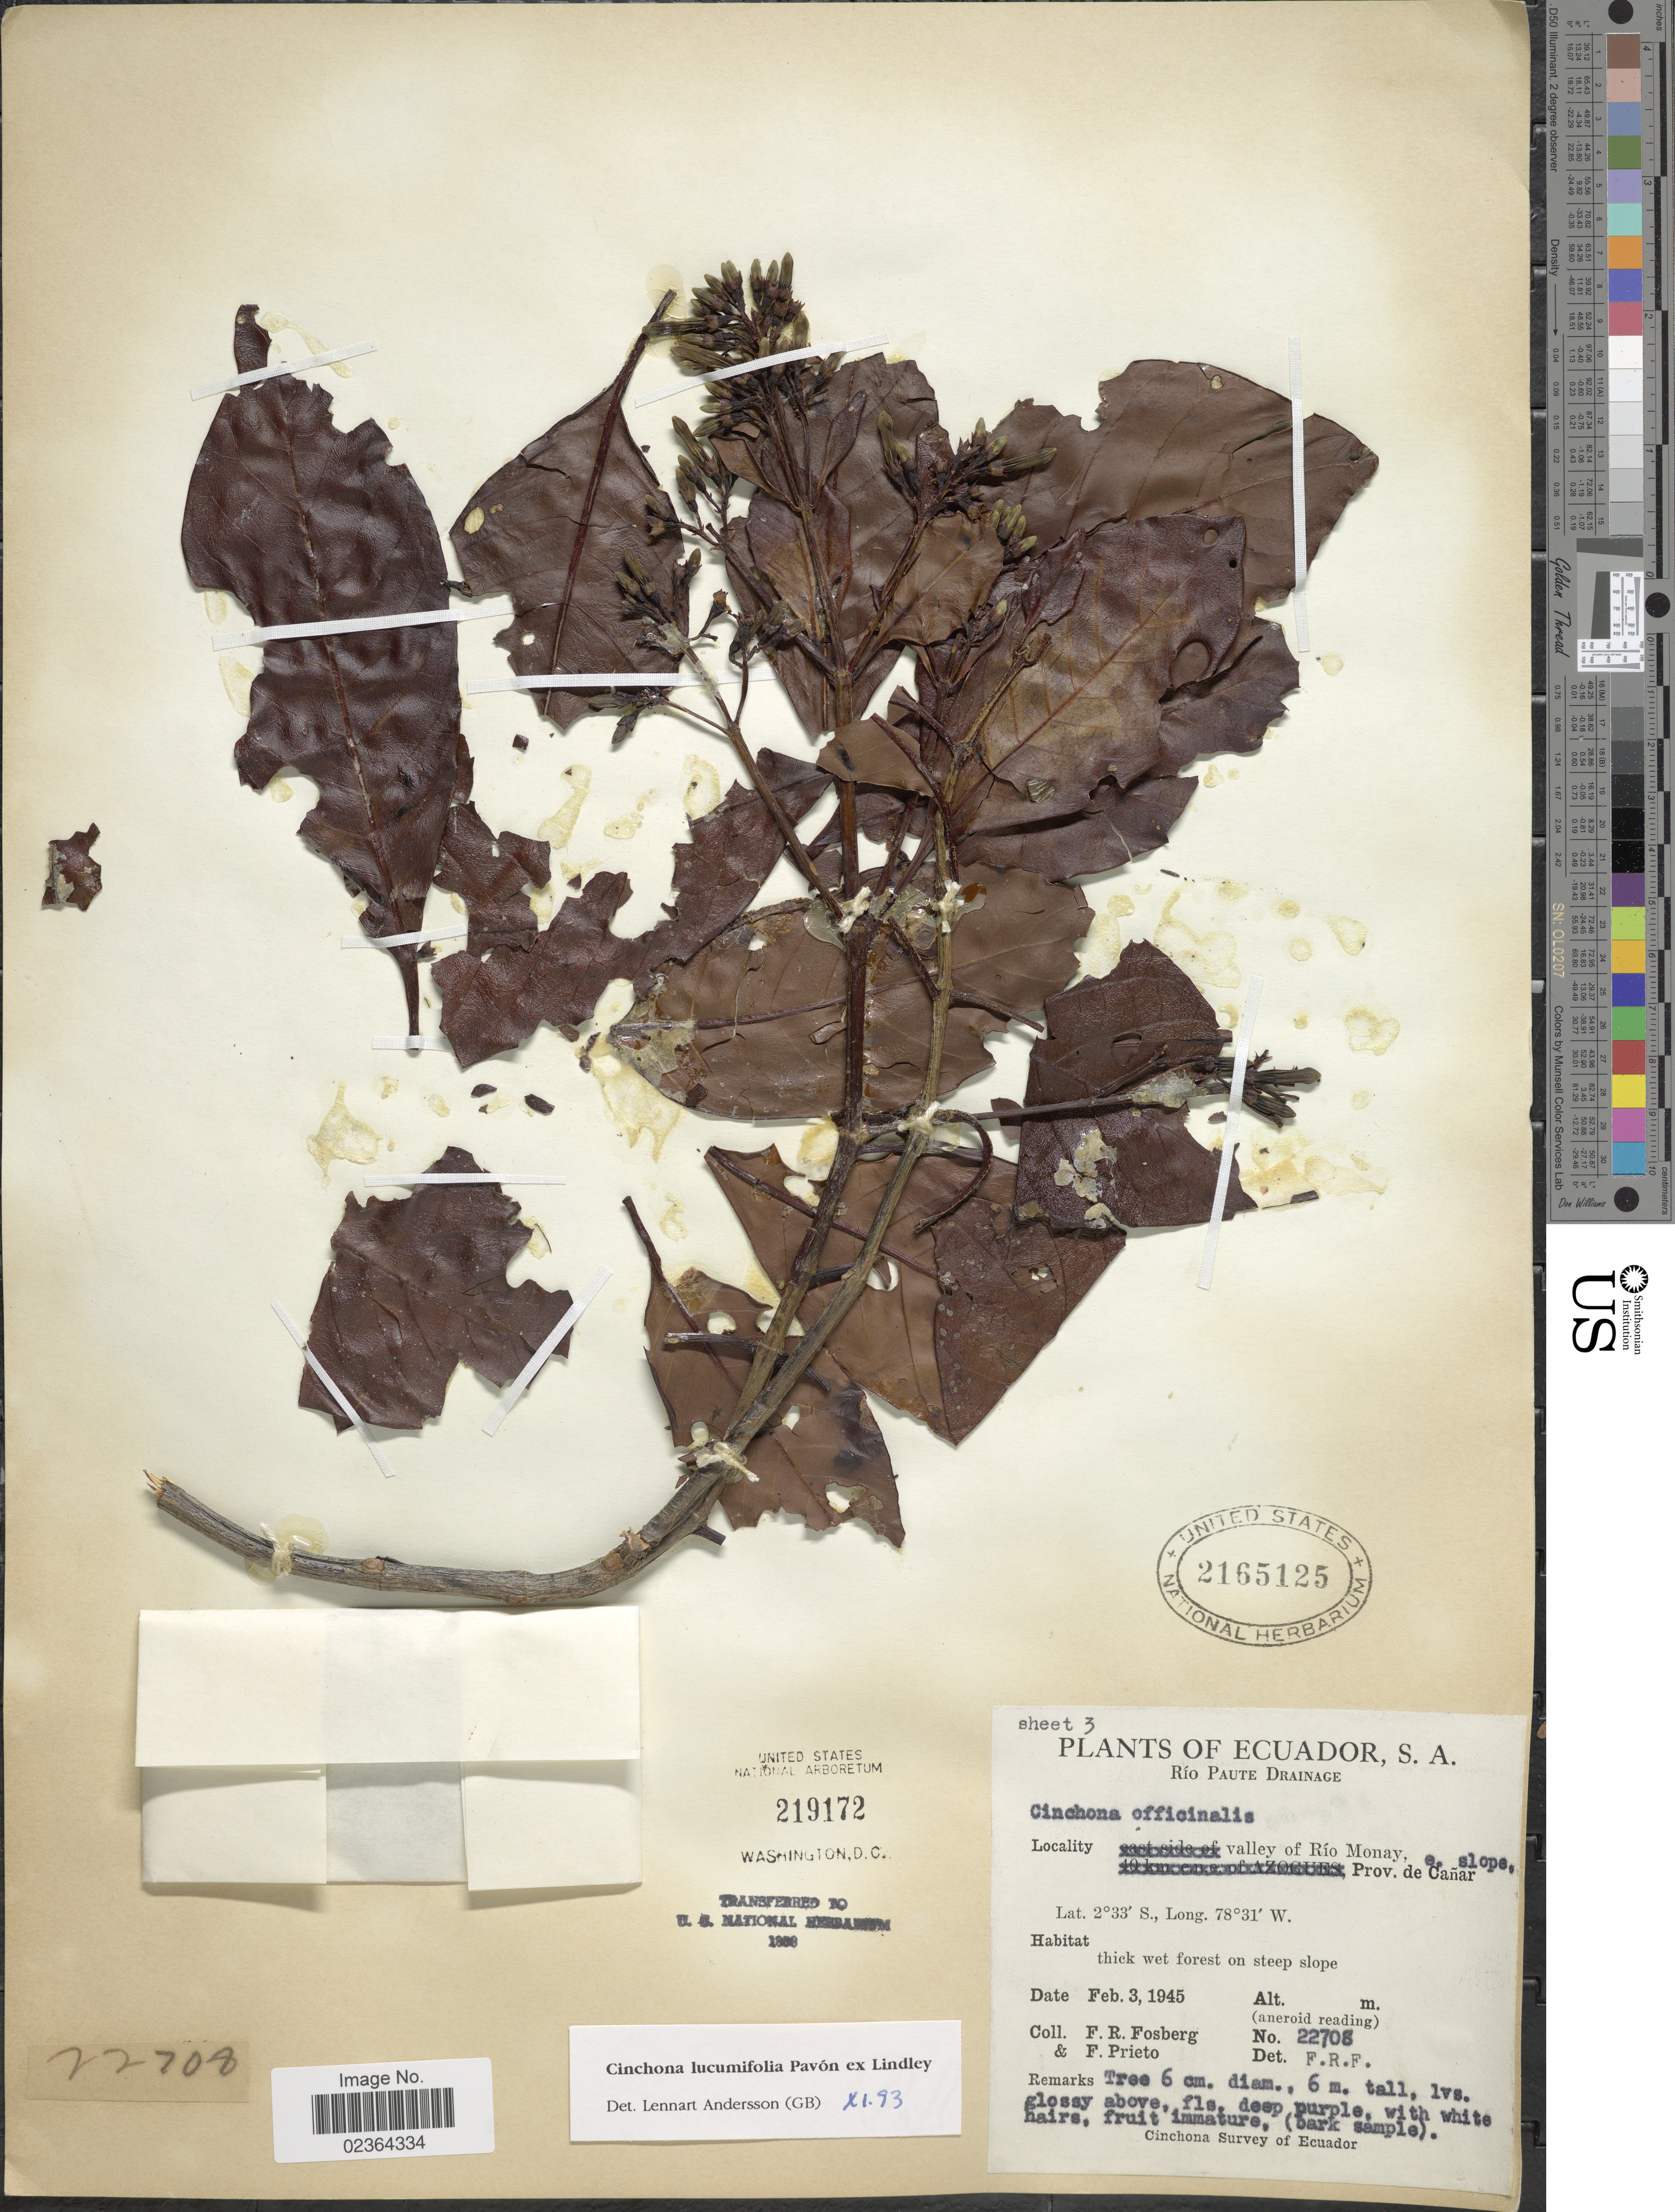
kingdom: Plantae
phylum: Tracheophyta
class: Magnoliopsida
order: Gentianales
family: Rubiaceae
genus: Cinchona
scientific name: Cinchona lucumifolia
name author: Pav. ex Lindl.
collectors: F. R. Fosberg & F. Prieto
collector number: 22708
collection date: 1945-02-03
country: Ecuador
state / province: Cañar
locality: Rio Paute Drainage, valley of Rio Monay, e. slope, Prov. de Canar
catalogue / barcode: US 2165125